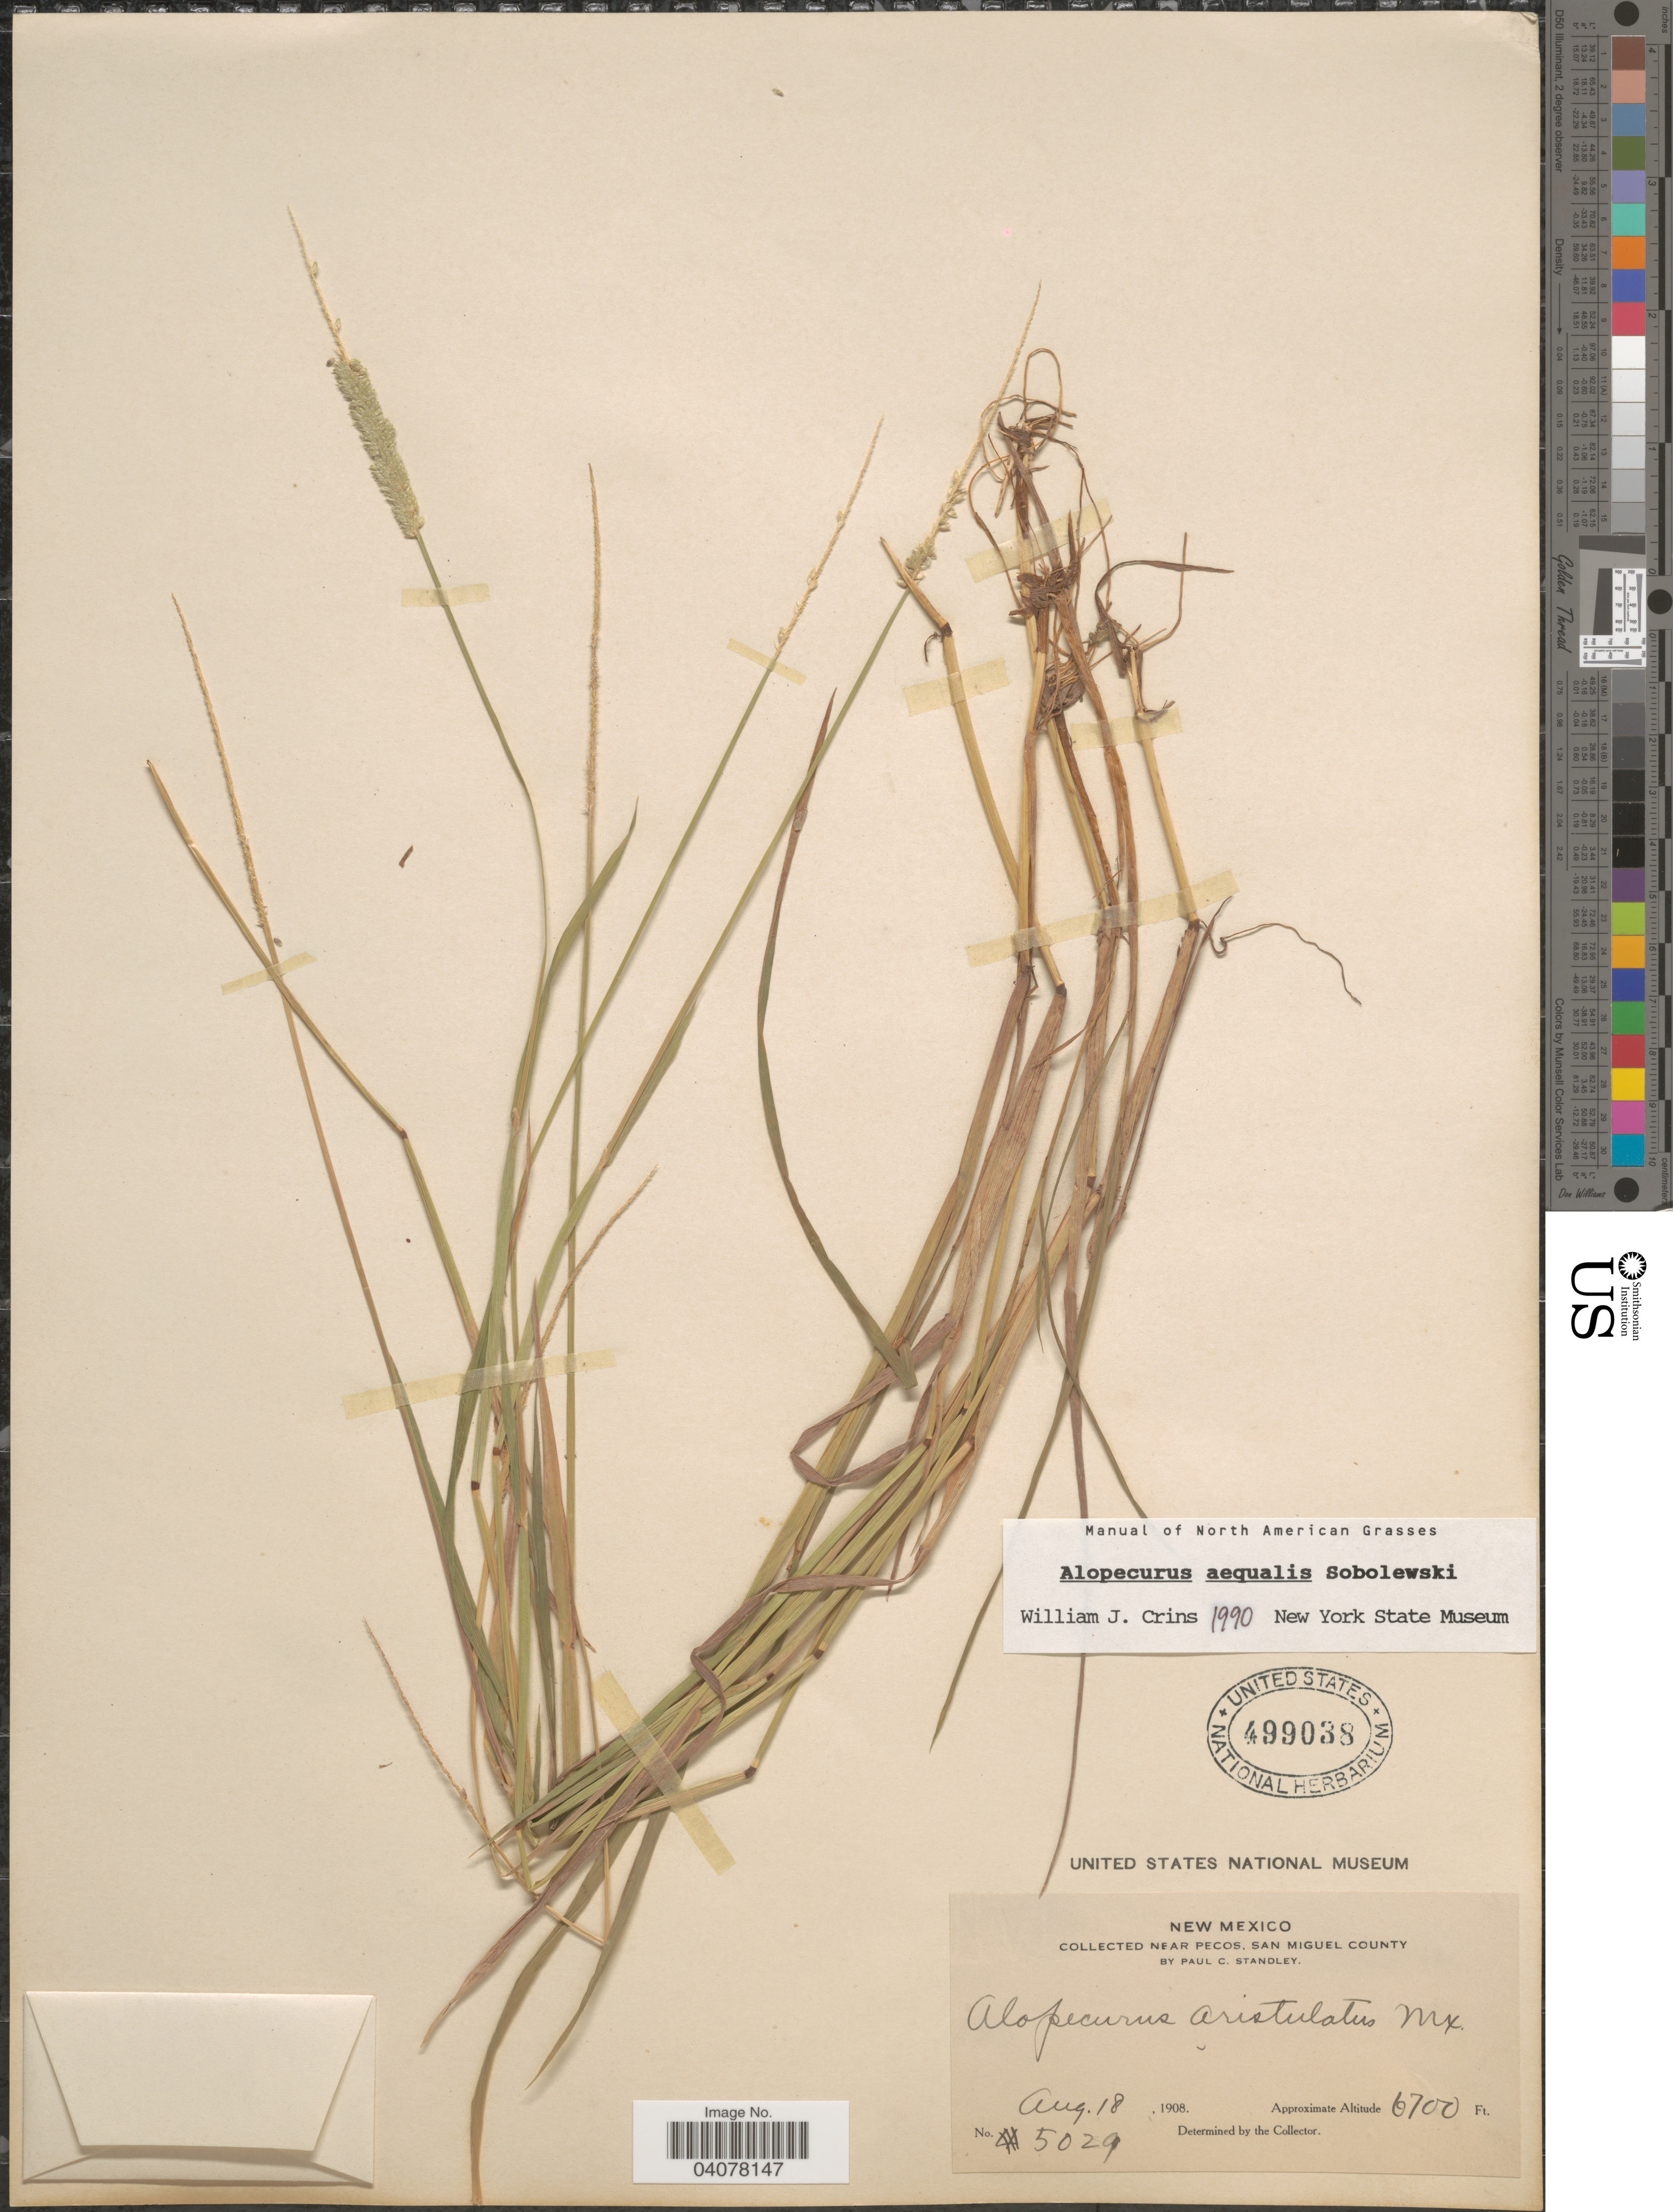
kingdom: Plantae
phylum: Tracheophyta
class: Liliopsida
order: Poales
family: Poaceae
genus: Alopecurus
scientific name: Alopecurus aequalis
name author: Sobol.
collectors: P. C. Standley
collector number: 5029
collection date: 1908-08-18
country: United States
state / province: New Mexico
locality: Near Pecos, San Miguel County.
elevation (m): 2042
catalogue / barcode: US 499038